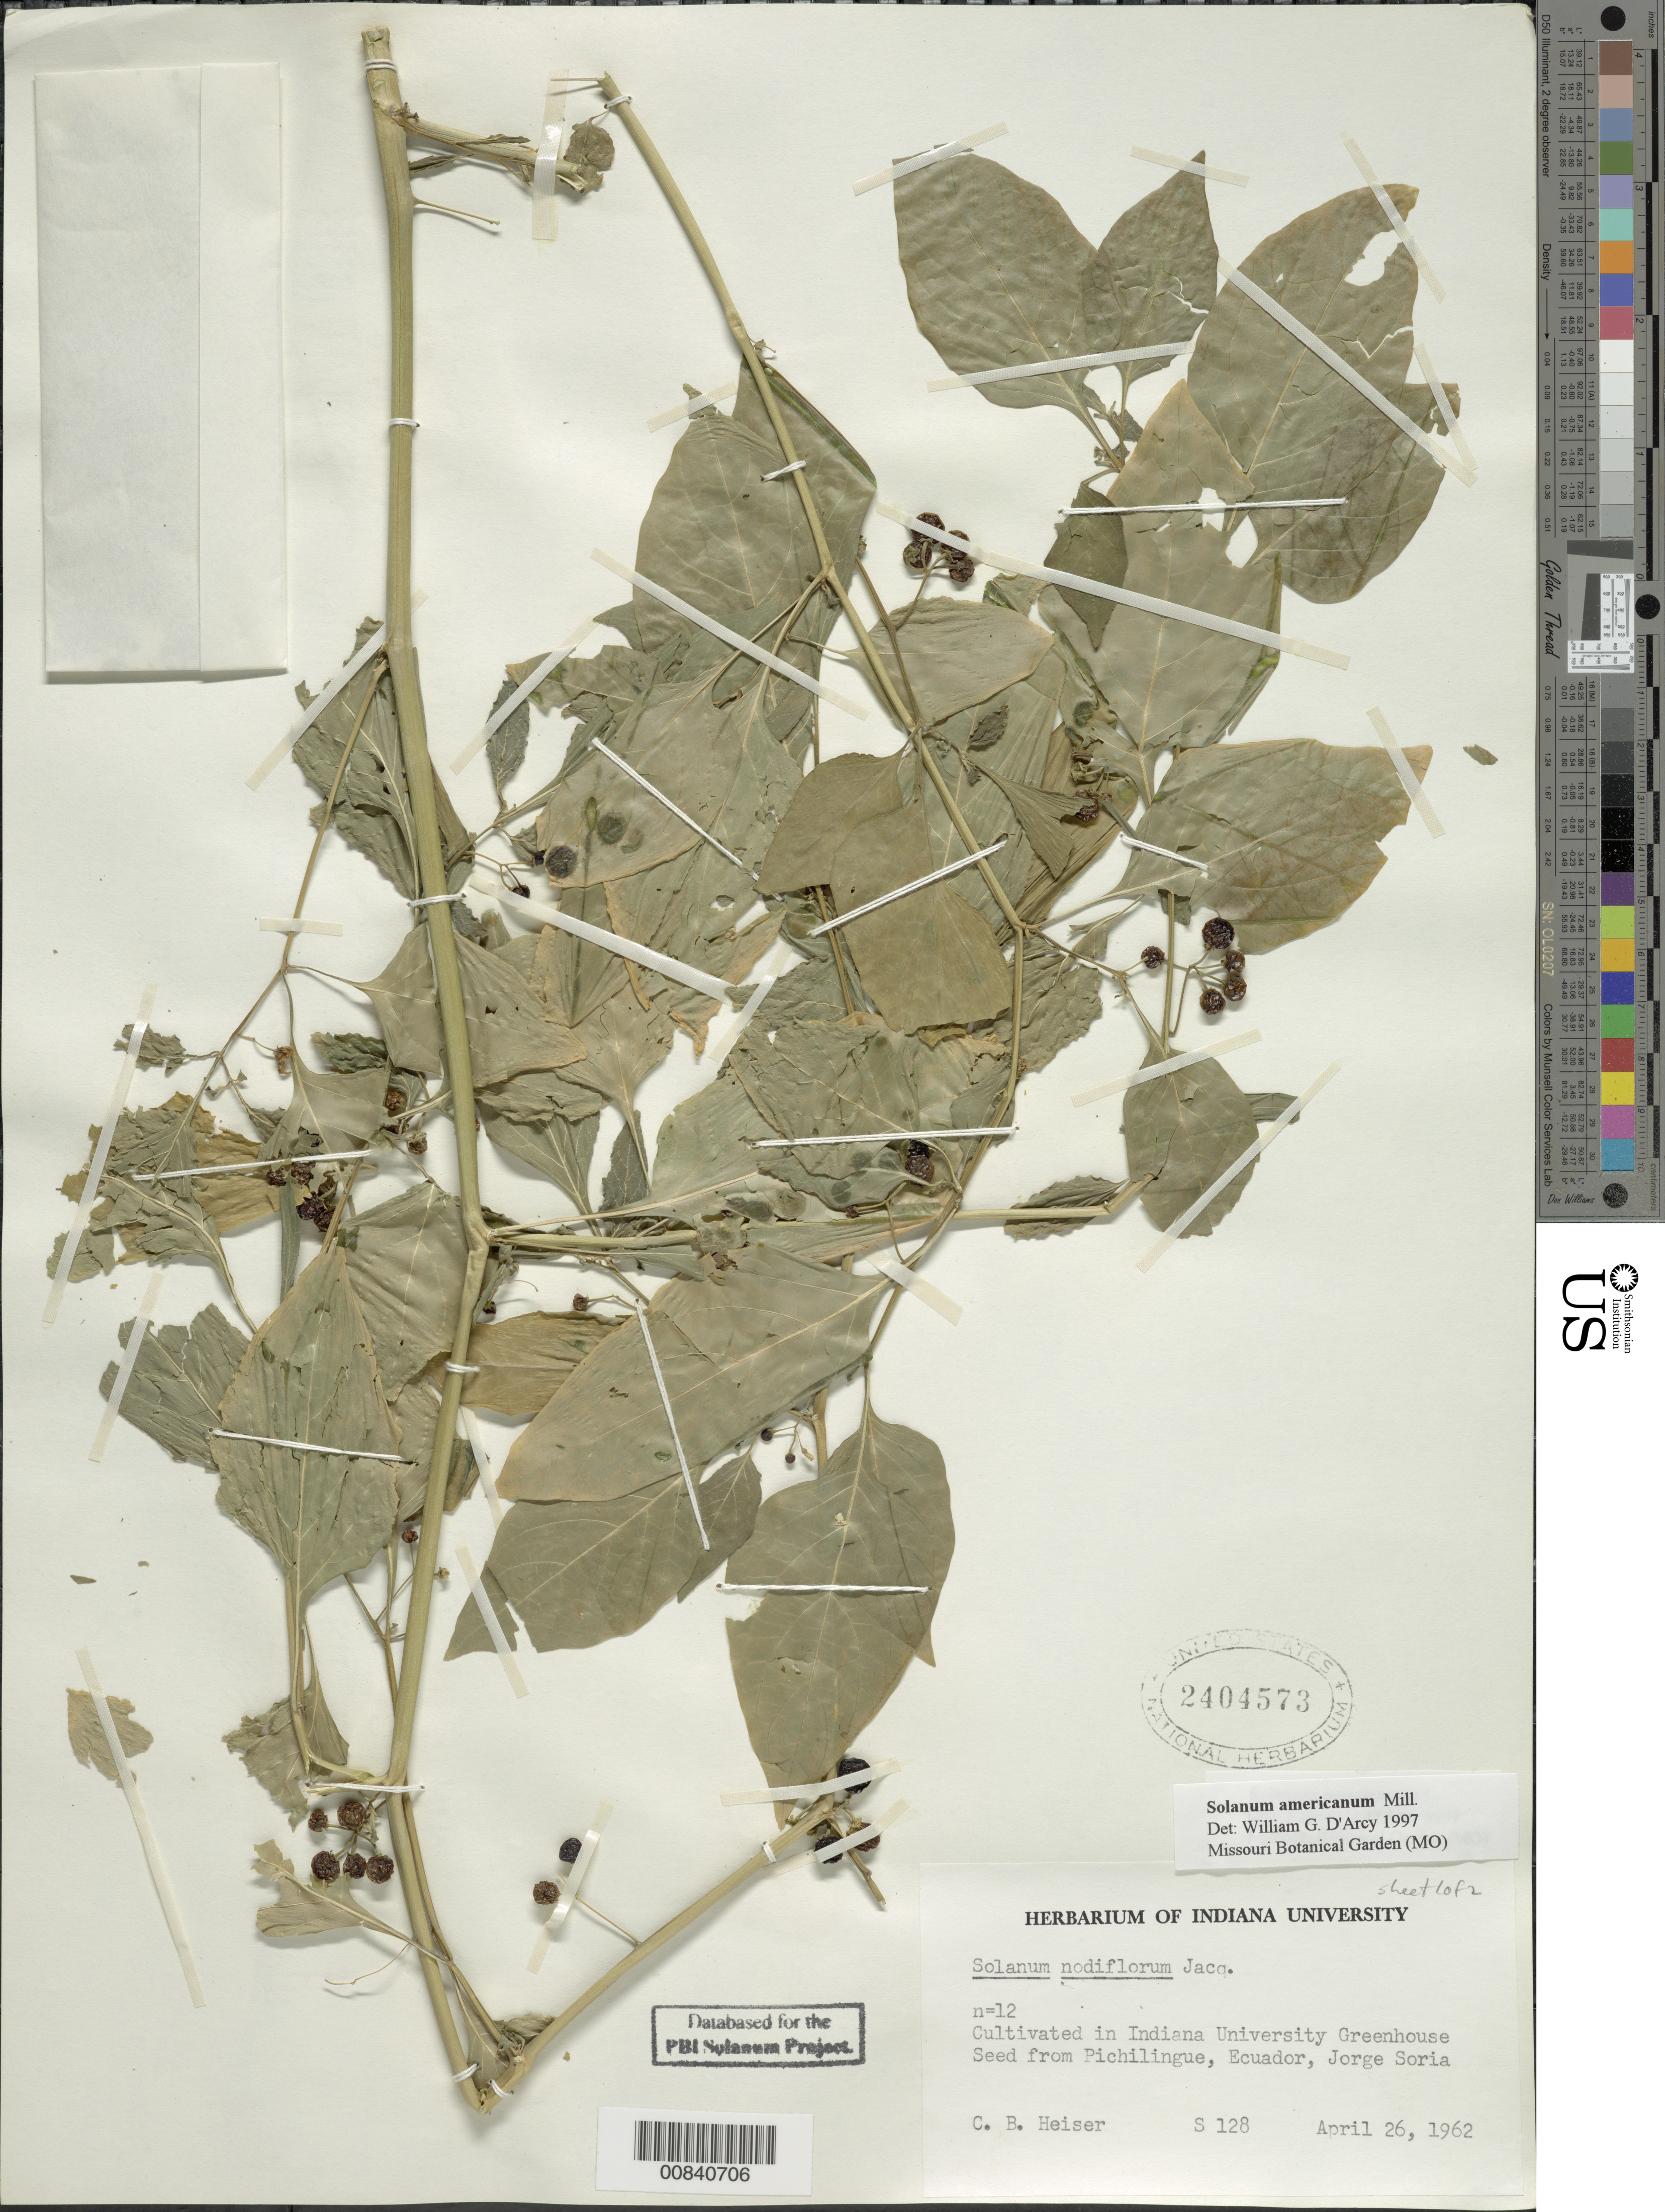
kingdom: Plantae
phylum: Tracheophyta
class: Magnoliopsida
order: Solanales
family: Solanaceae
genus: Solanum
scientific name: Solanum americanum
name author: Mill.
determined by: D'Arcy, W. G.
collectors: C. B. Heiser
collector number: S 128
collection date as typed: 26 Apr 1962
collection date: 1962-04-26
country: Ecuador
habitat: Cultivated in Indianna University Greenhouse. Seed from Pichilingue, Ecuador, Jorge Soria. n=12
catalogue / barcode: US 2404573